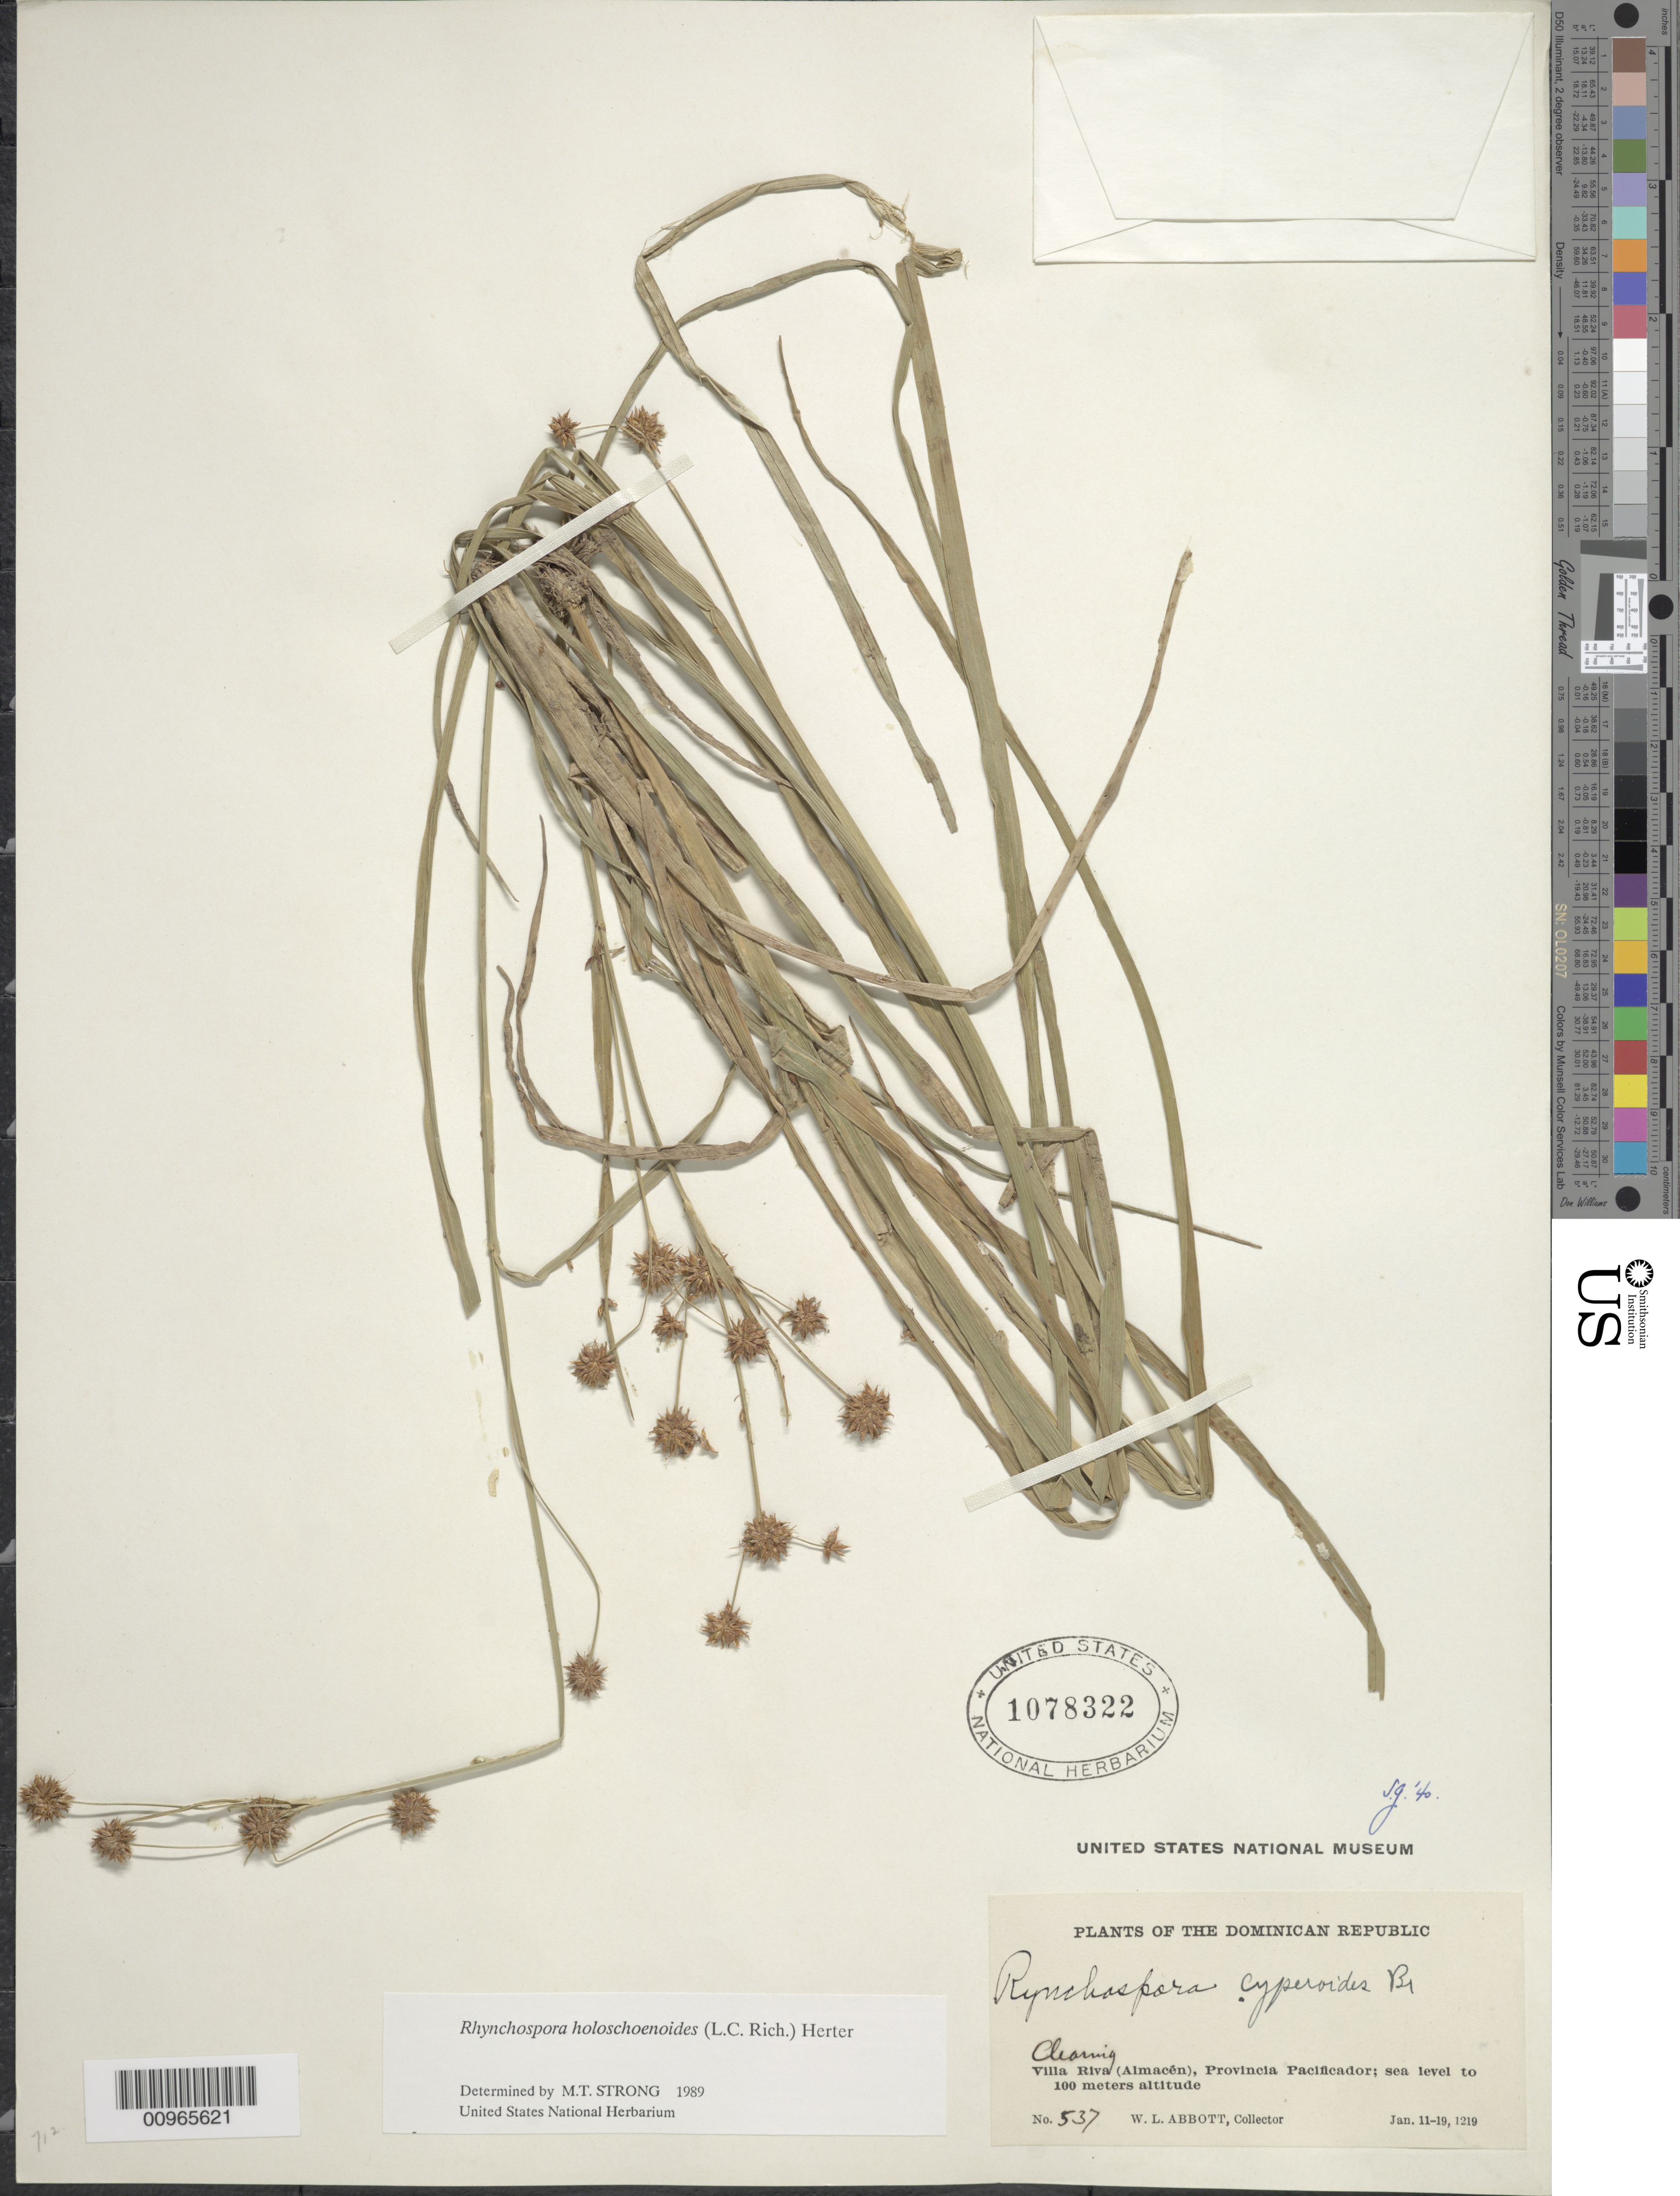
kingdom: Plantae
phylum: Tracheophyta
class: Liliopsida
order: Poales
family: Cyperaceae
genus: Rhynchospora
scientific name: Rhynchospora holoschoenoides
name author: (Rich.) Herter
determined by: Strong, M. T., (US), Smithsonian Institution - National Museum of Natural History (UNITED STATES)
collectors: W. L. Abbott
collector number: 537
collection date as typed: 11 Jan 1921 to 19 Jan 1921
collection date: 1921-01-11/1921-01-19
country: Dominican Republic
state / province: Duarte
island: Hispaniola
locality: Villa Riva (Almacén)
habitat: Clearing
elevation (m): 0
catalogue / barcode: US 1078322